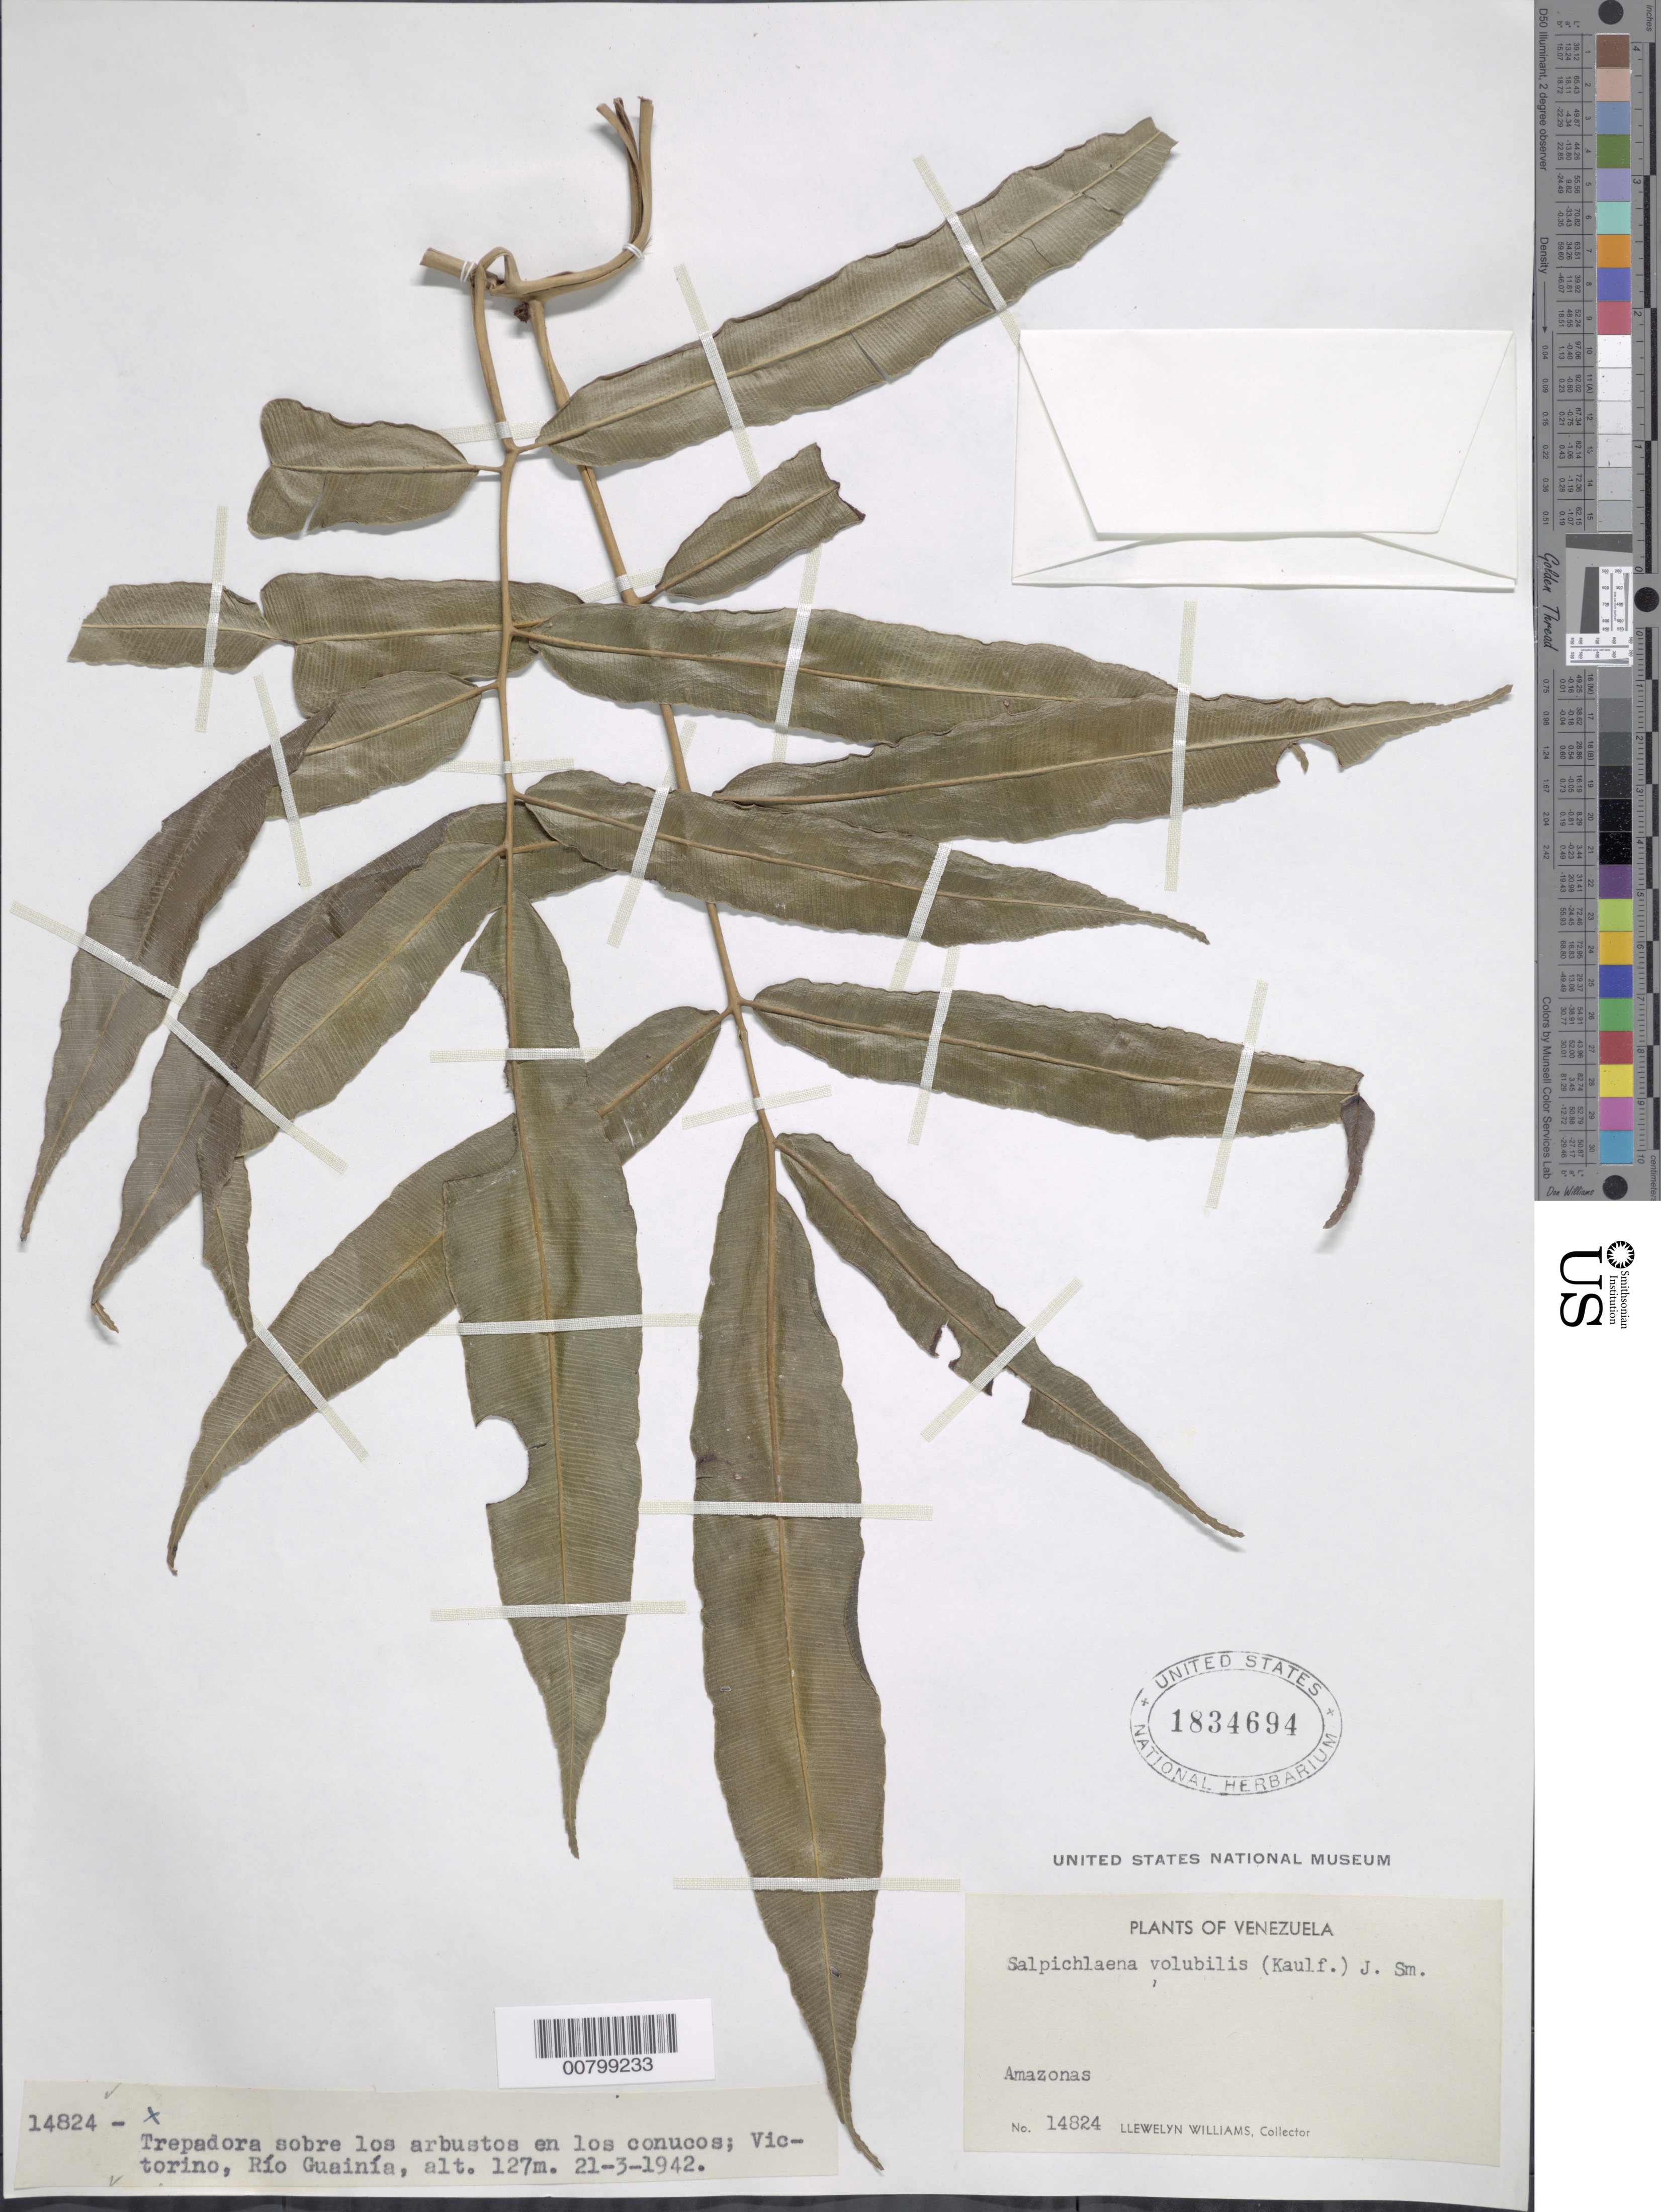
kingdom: Plantae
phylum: Tracheophyta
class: Polypodiopsida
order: Polypodiales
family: Blechnaceae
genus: Salpichlaena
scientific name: Salpichlaena volubilis subsp. volubilis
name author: (Kaulf.) J. Sm.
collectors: Ll. Williams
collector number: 14824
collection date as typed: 21-Mar-42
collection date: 1942-03-21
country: Venezuela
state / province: Amazonas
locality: Victorino, Río Guainía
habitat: Sobre los arbusto en los conucos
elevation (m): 127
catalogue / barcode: US 1834694